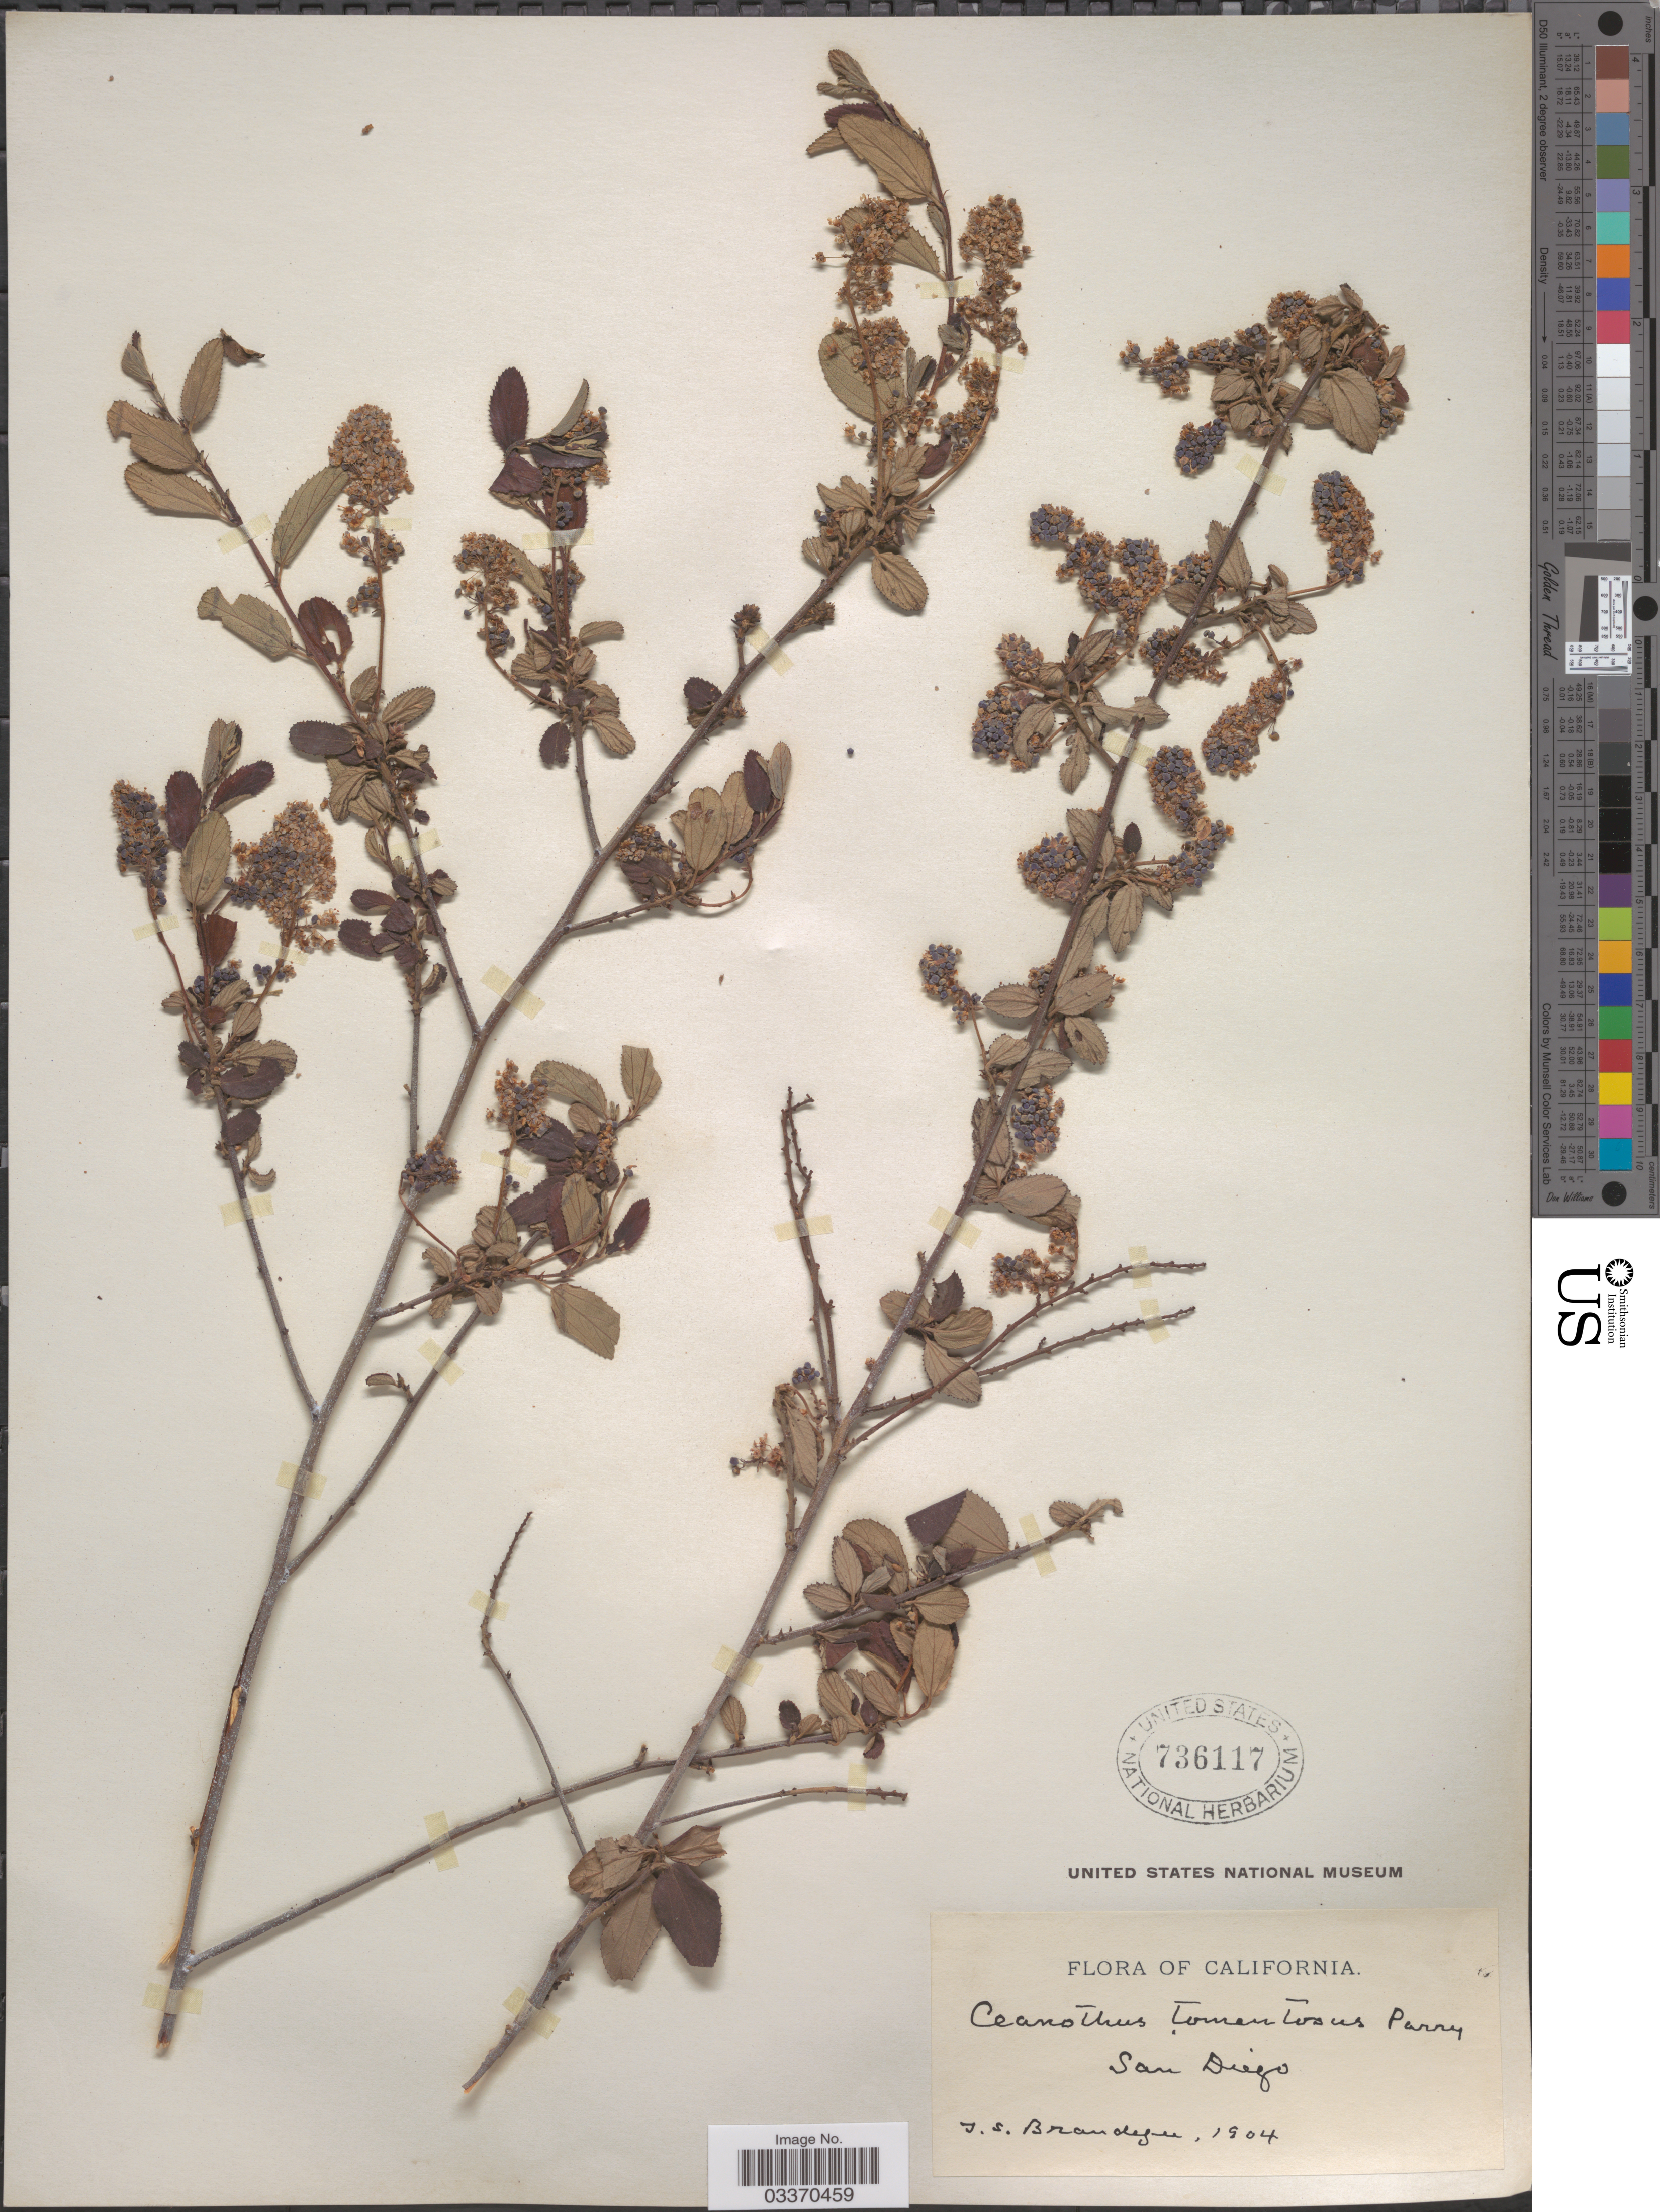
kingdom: Plantae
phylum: Tracheophyta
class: Magnoliopsida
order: Rosales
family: Rhamnaceae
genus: Ceanothus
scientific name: Ceanothus tomentosus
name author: Parry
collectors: T. S. Brandegee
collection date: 1904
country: United States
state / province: California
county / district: San Diego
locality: San Diego.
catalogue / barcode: US 736117